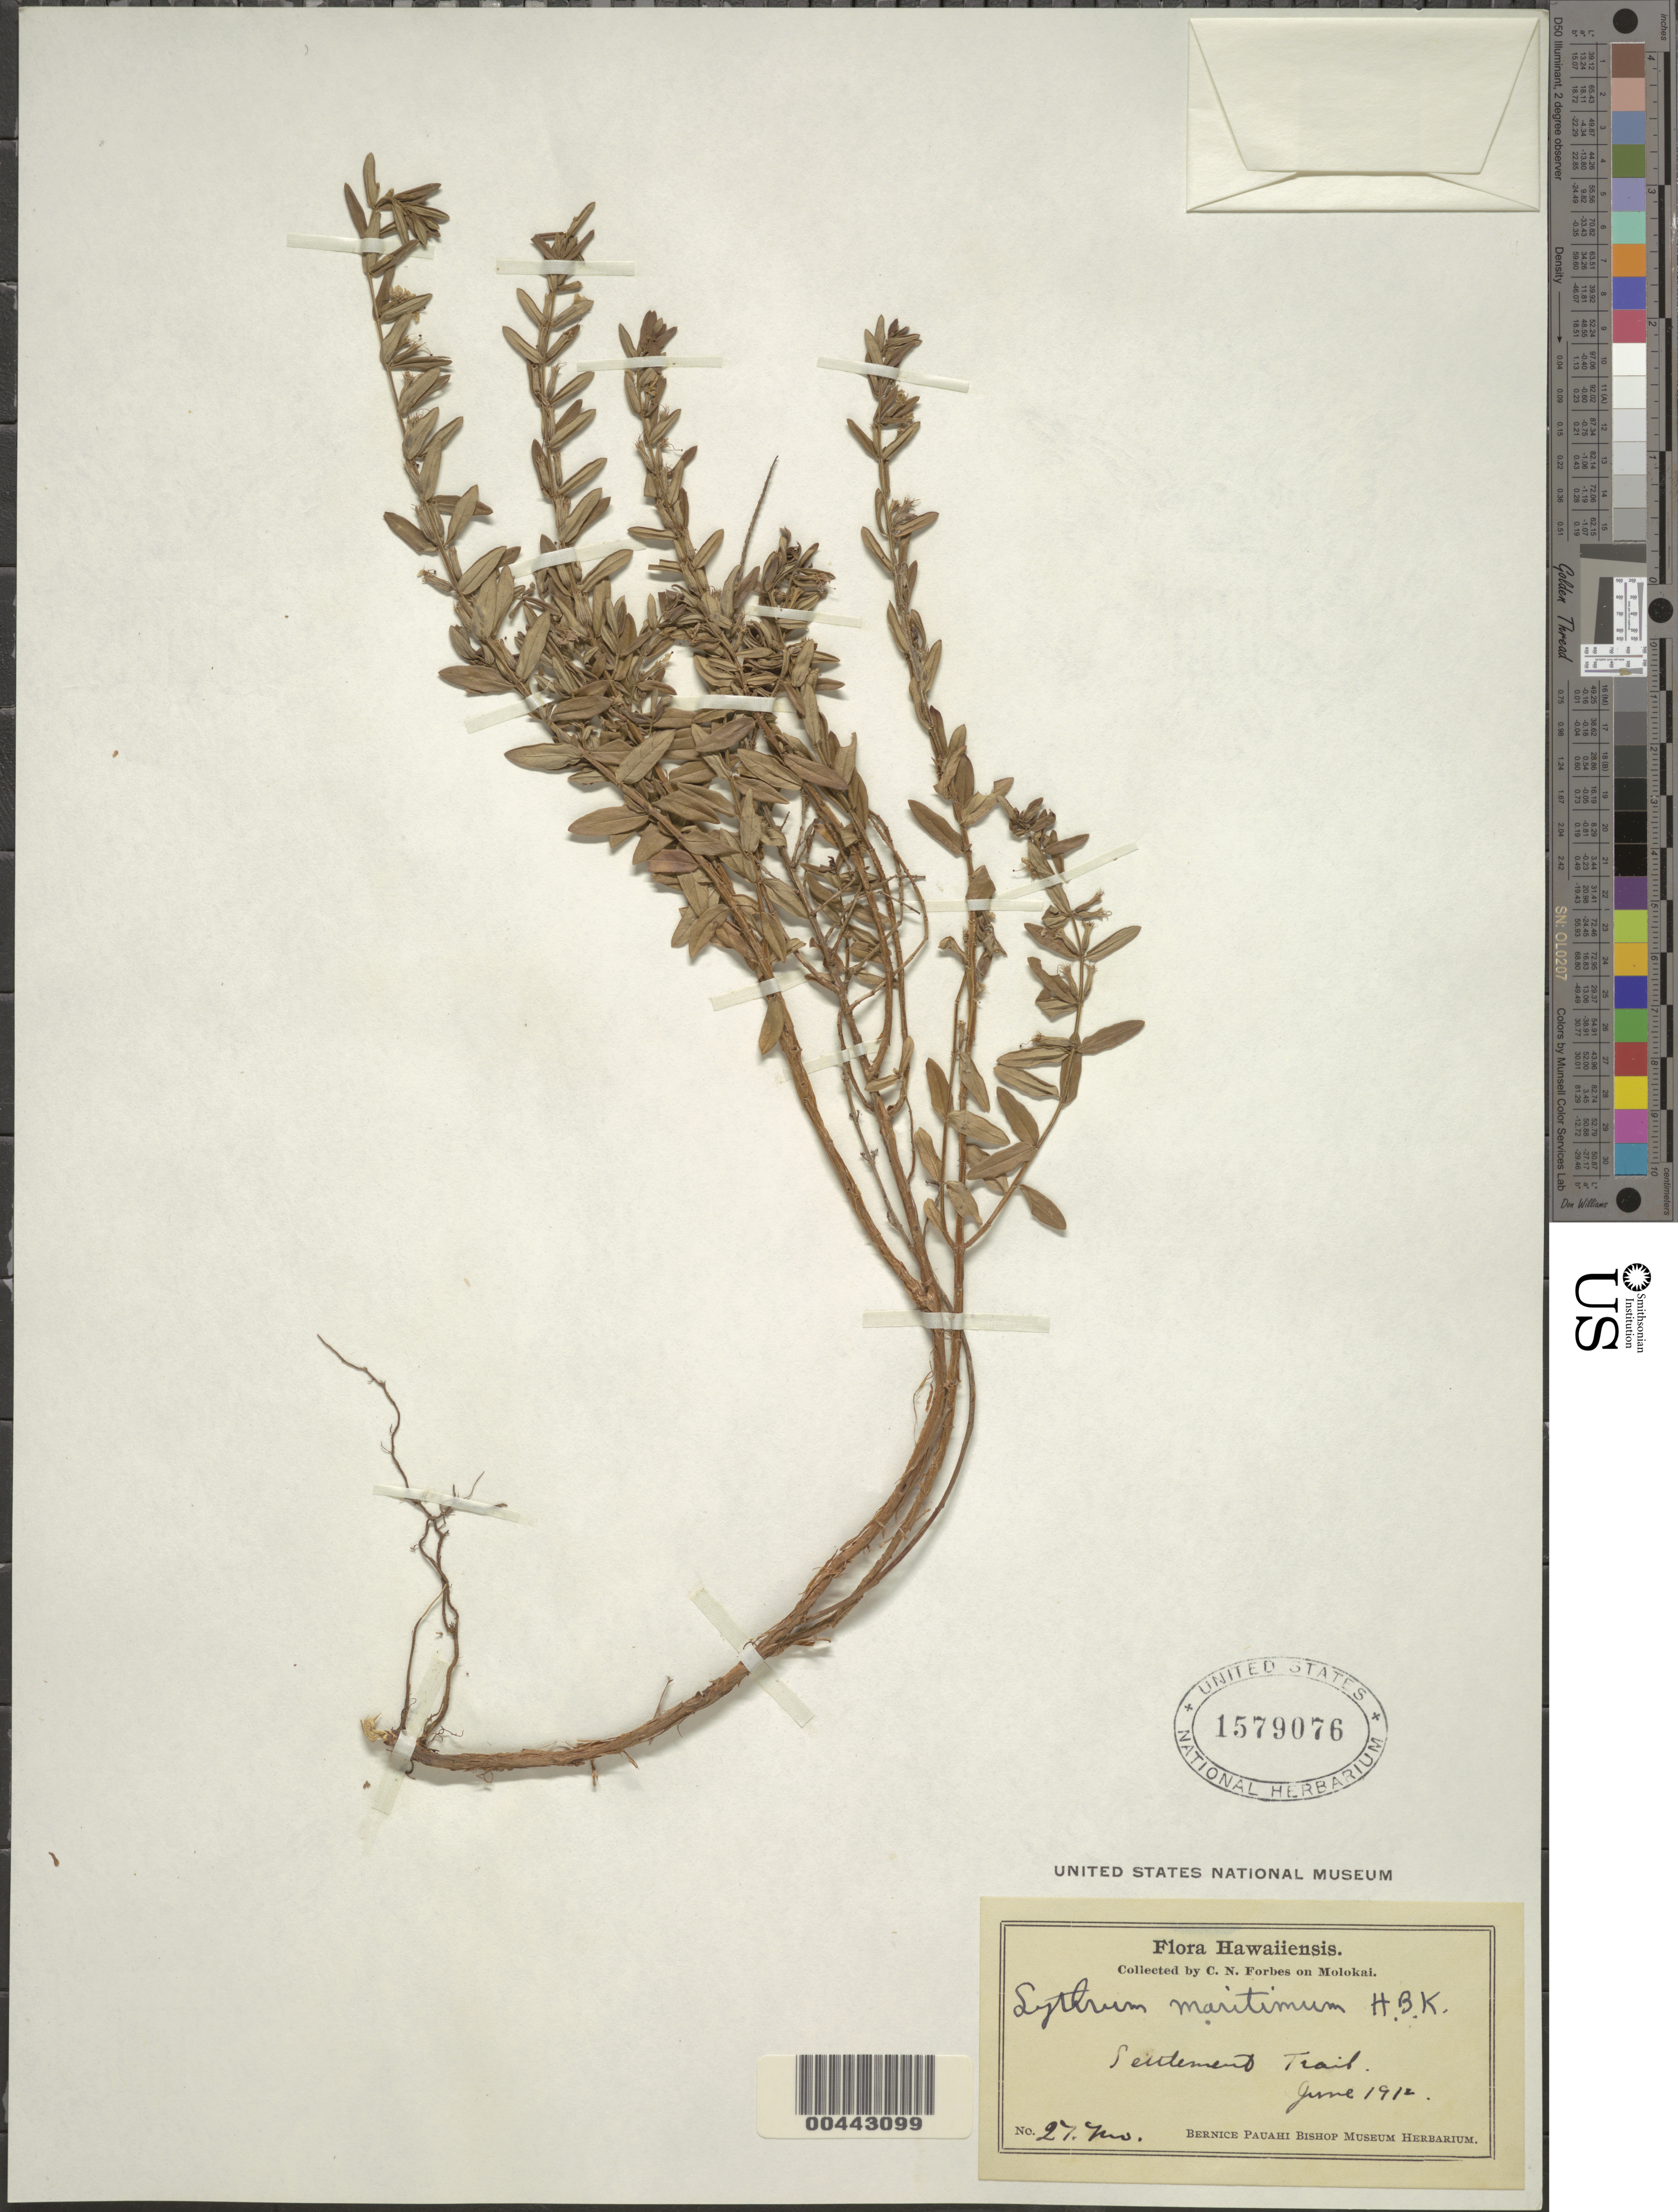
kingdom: Plantae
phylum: Tracheophyta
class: Magnoliopsida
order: Myrtales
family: Lythraceae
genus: Lythrum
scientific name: Lythrum maritimum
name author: Kunth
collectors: C. N. Forbes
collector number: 27.Mo.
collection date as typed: Jun 1912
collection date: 1912-06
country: United States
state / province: Hawaii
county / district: Maui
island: Moloka'i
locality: Settlement Trail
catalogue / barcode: US 1579076